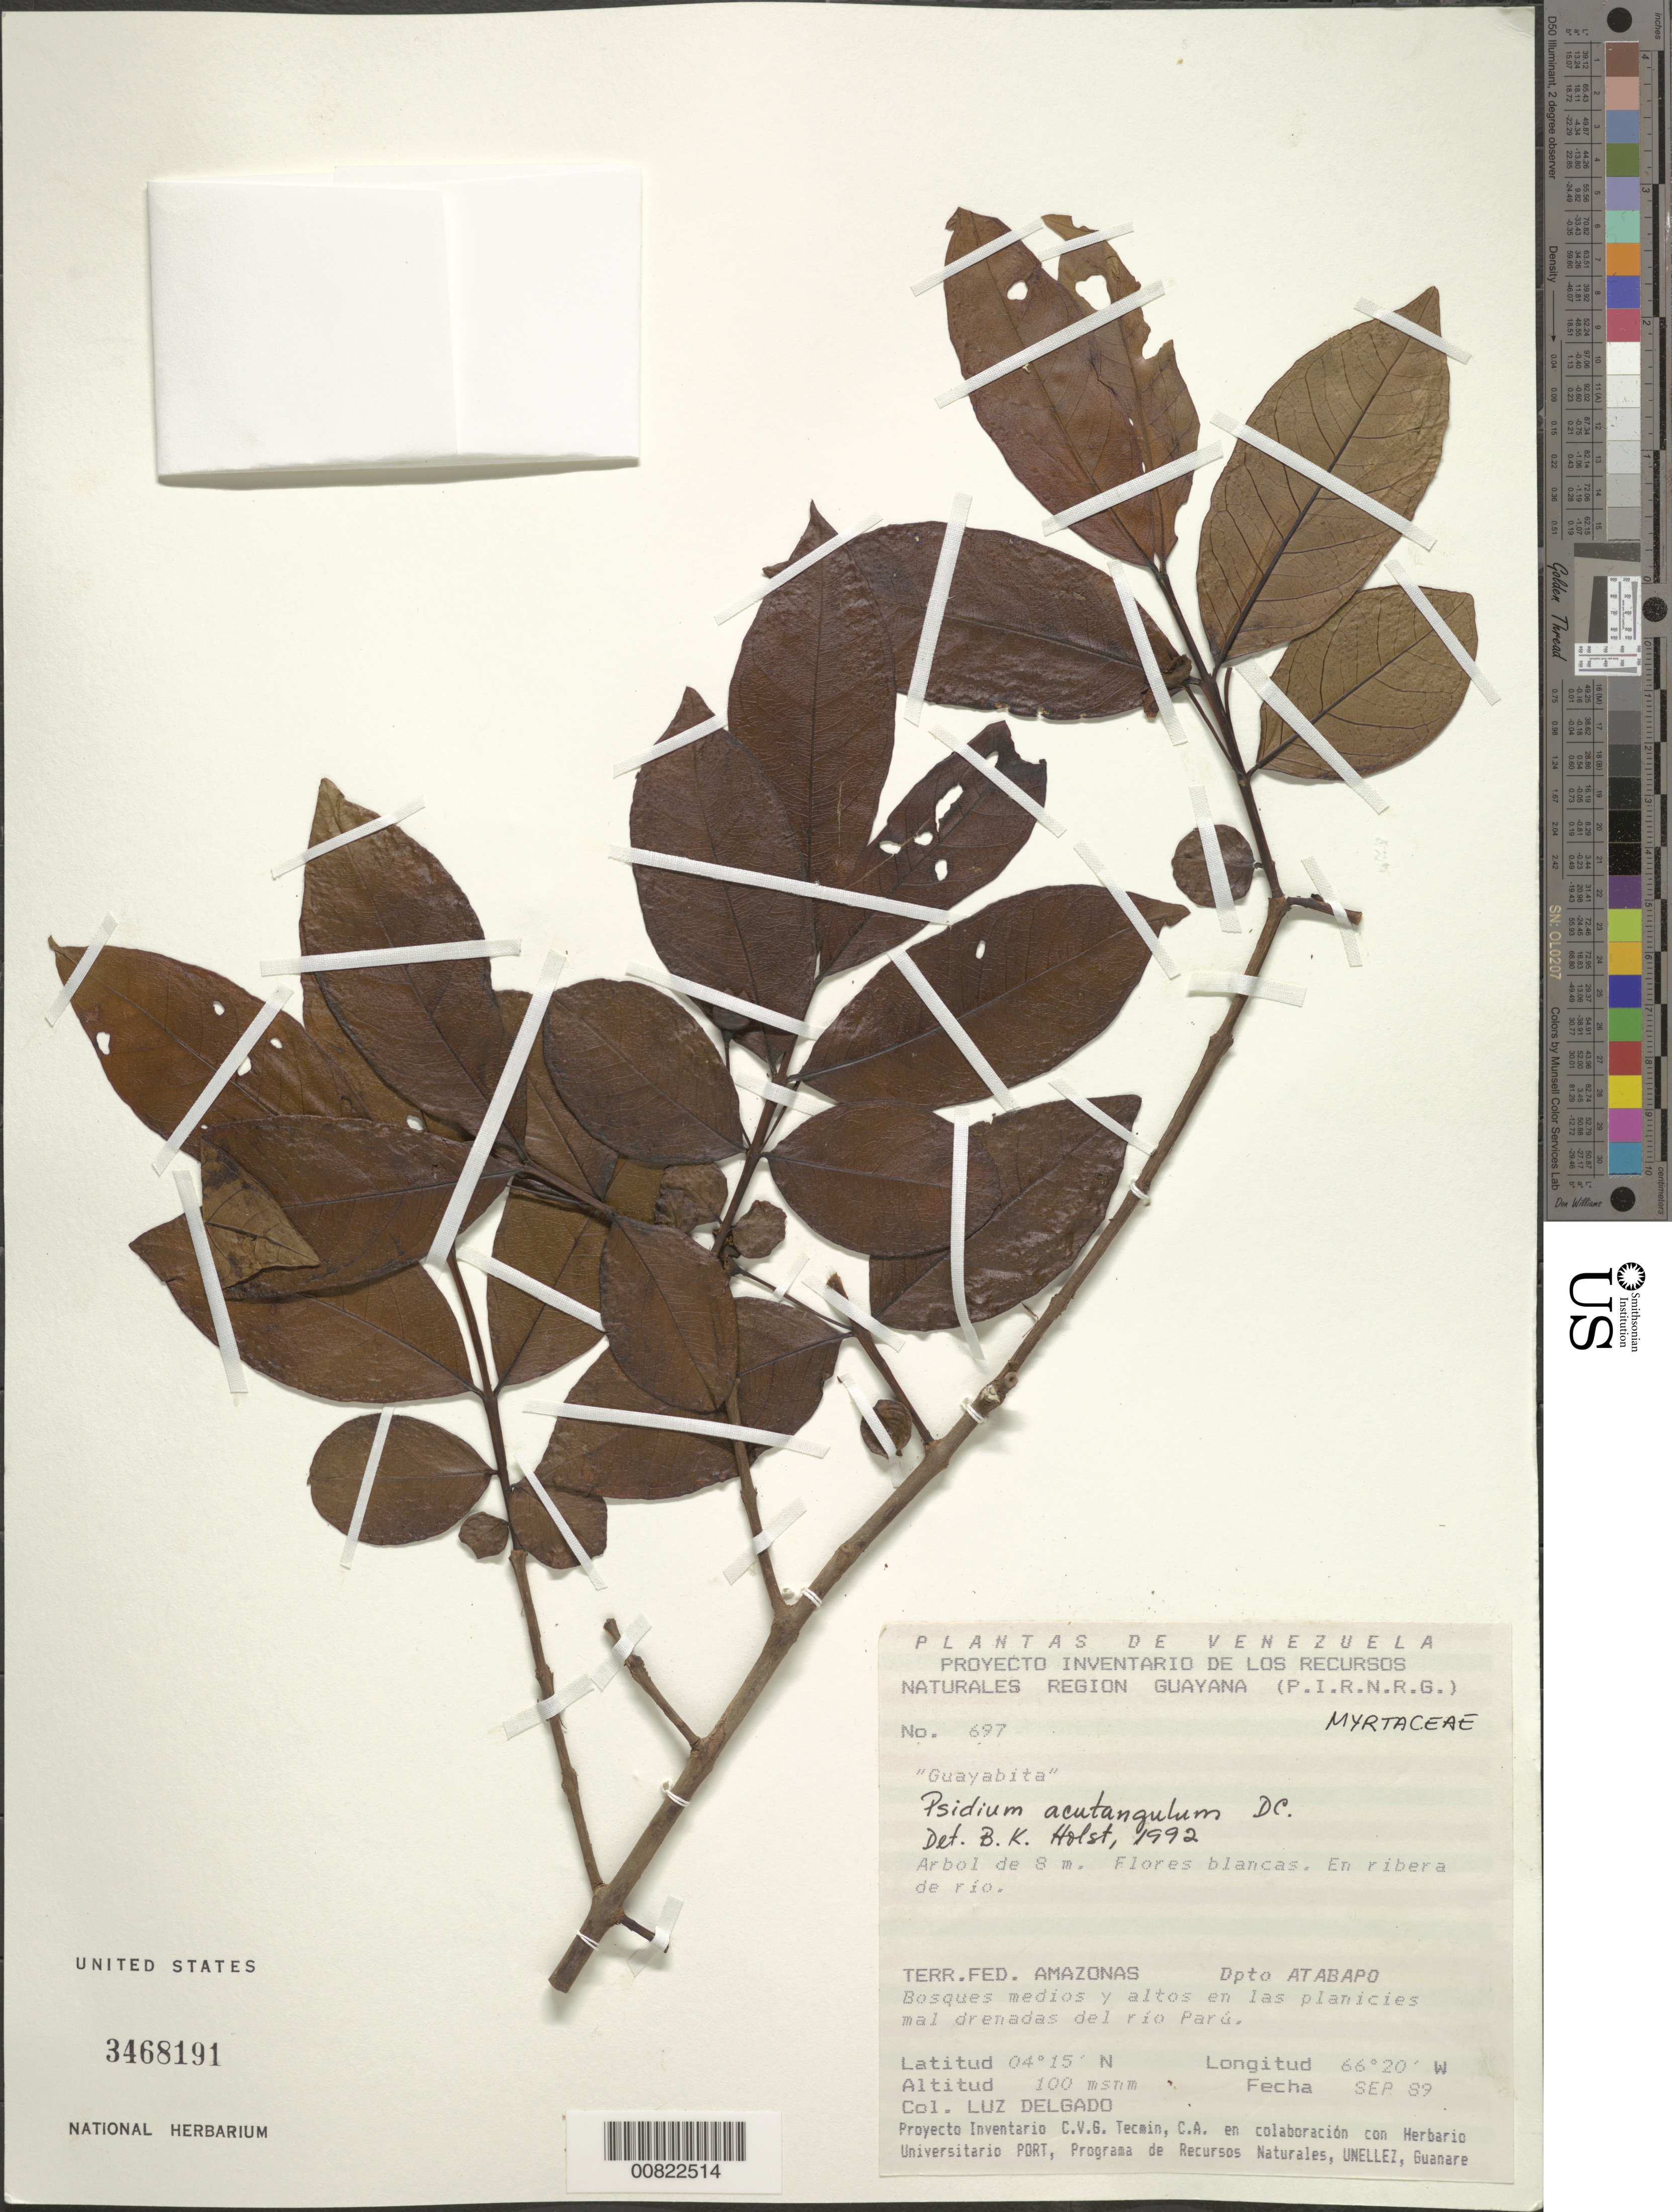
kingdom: Plantae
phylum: Tracheophyta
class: Magnoliopsida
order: Myrtales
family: Myrtaceae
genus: Psidium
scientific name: Psidium acutangulum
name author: (DC.) DC.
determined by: Holst, Bruce K.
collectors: L. Delgado V.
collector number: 697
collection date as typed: Sep-89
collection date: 1989-09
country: Venezuela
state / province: Amazonas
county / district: Atabapo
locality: Río Parú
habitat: Bosques medios y altos en las planicies mal drenadas del río; en ribera de rio inundable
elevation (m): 100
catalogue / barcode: US 3468191